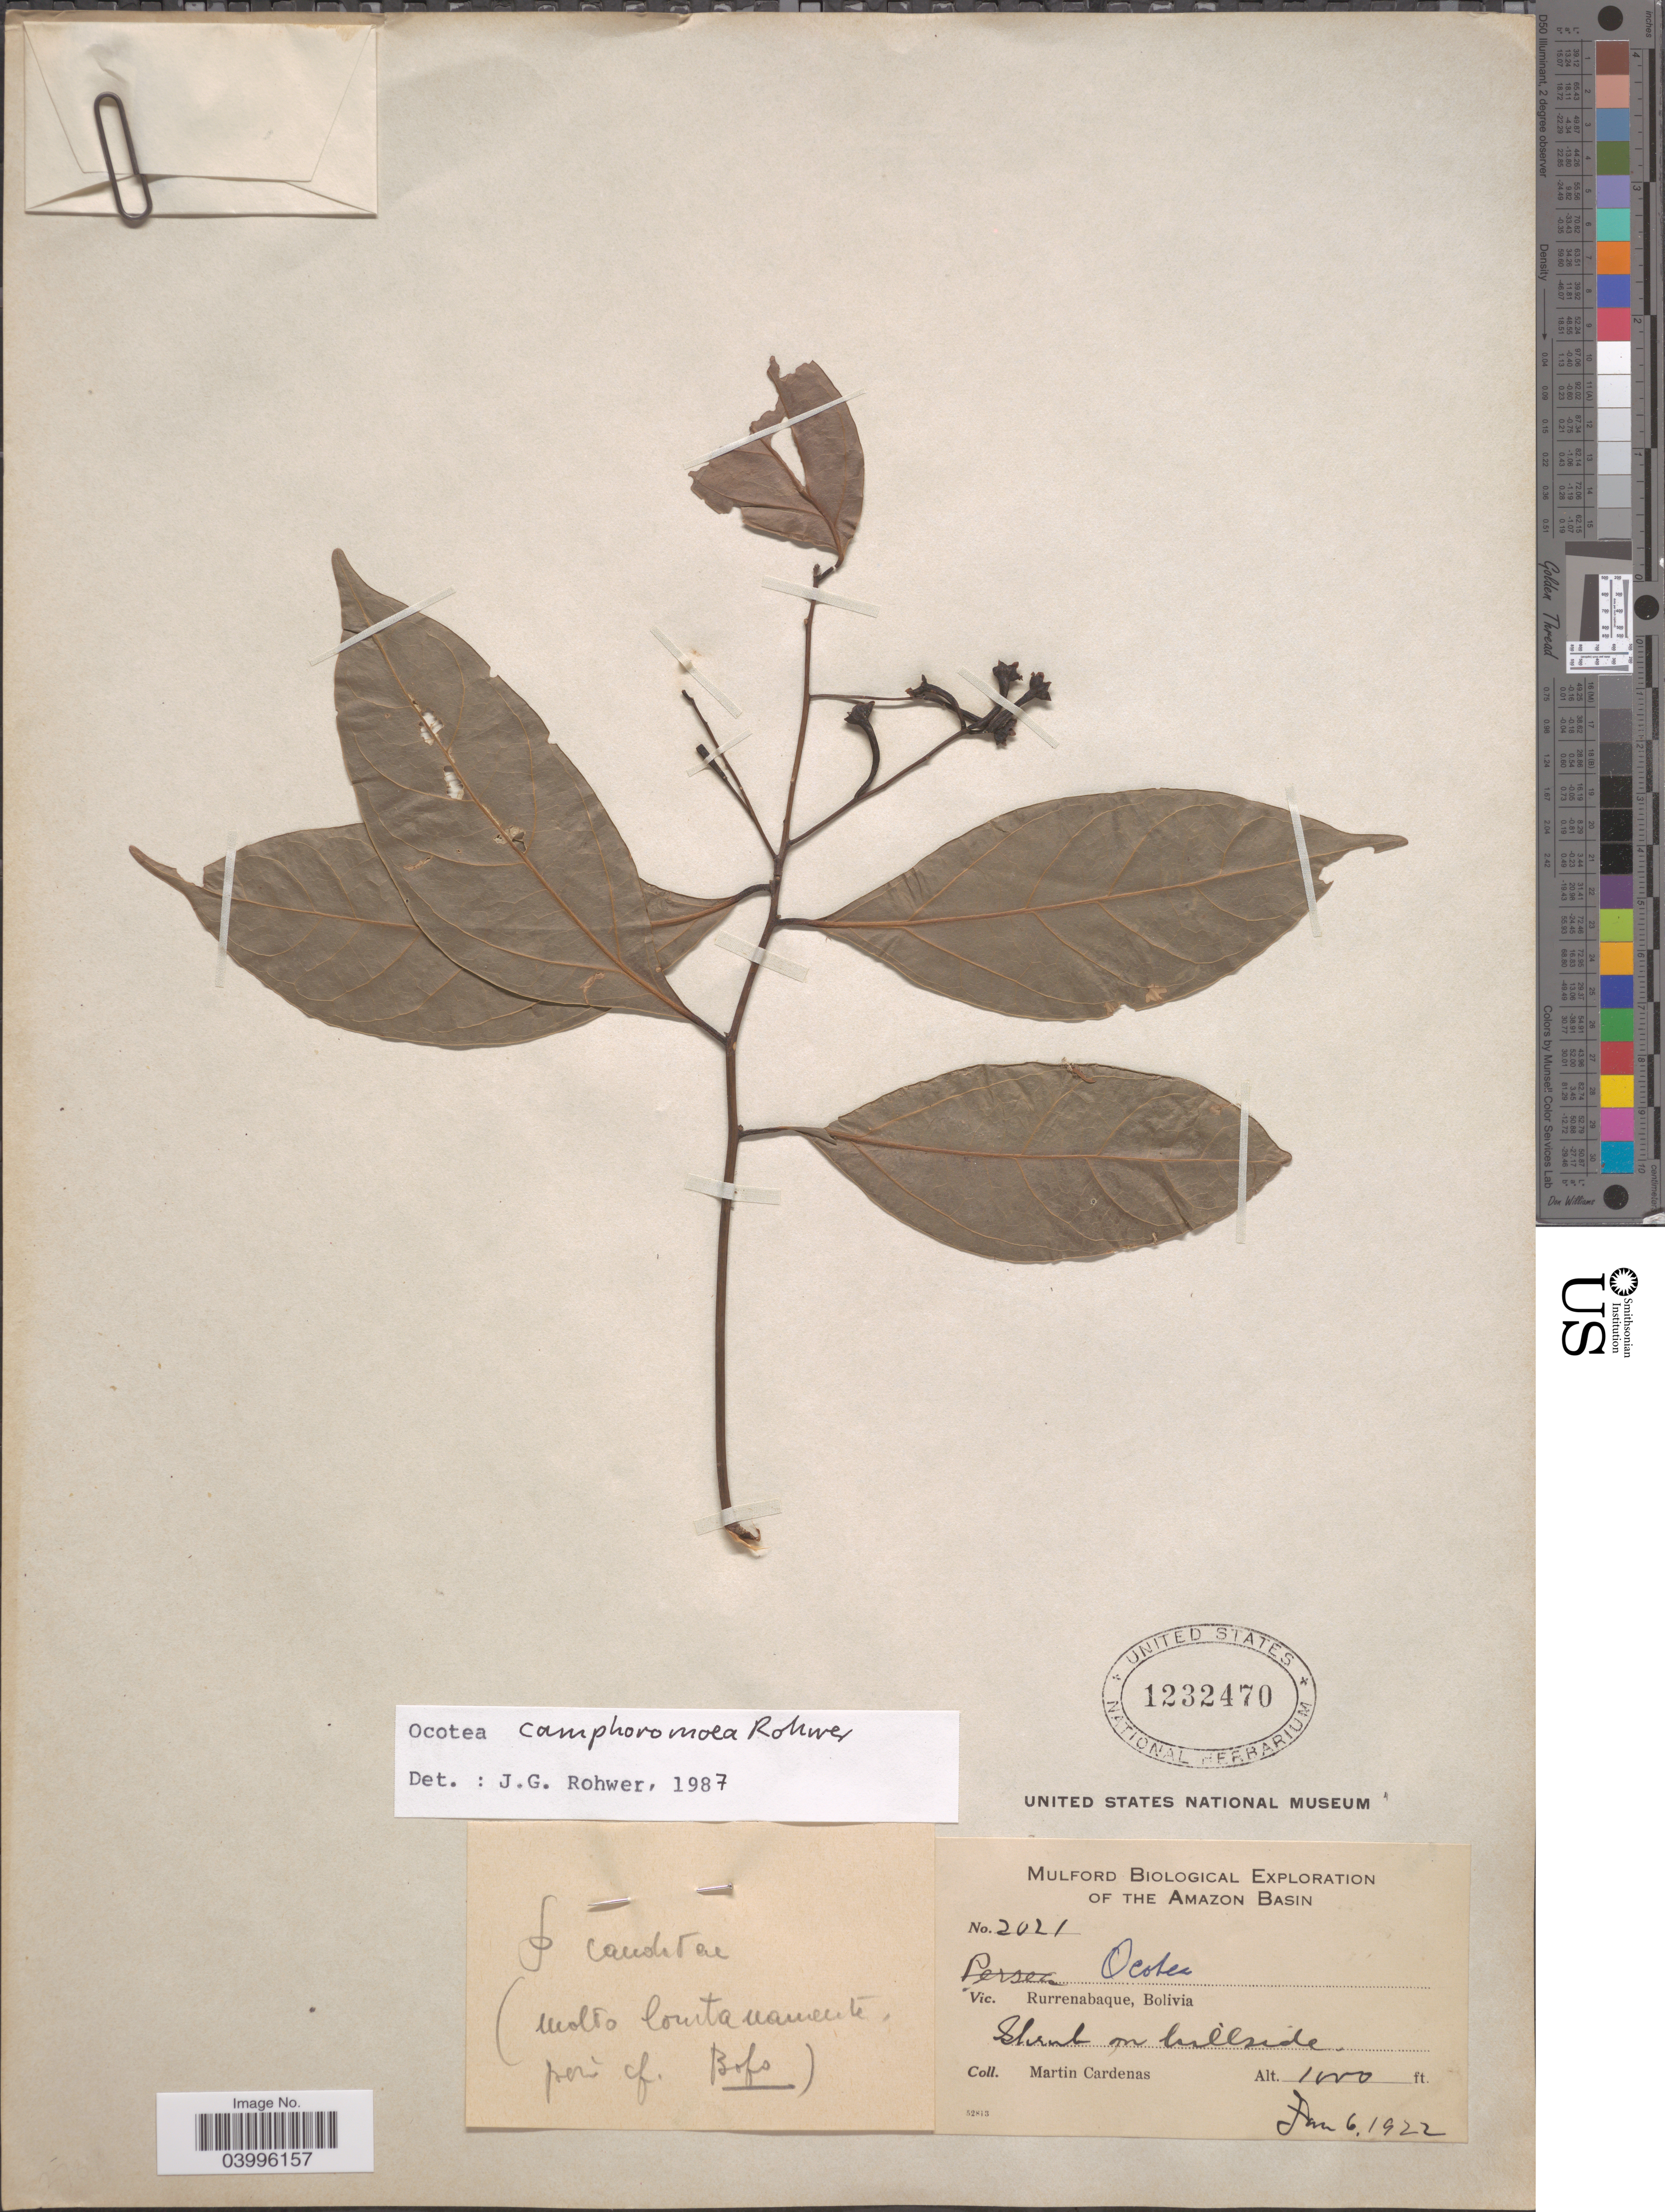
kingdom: Plantae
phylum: Tracheophyta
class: Magnoliopsida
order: Laurales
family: Lauraceae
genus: Ocotea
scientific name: Ocotea camphoromoea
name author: Rohwer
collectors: M. Cárdenas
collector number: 2021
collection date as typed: Jan. 6, 1922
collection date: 1922-01-06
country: Bolivia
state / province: Beni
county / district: José Ballivián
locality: Rurrenabaque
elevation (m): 305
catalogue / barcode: US 1232470